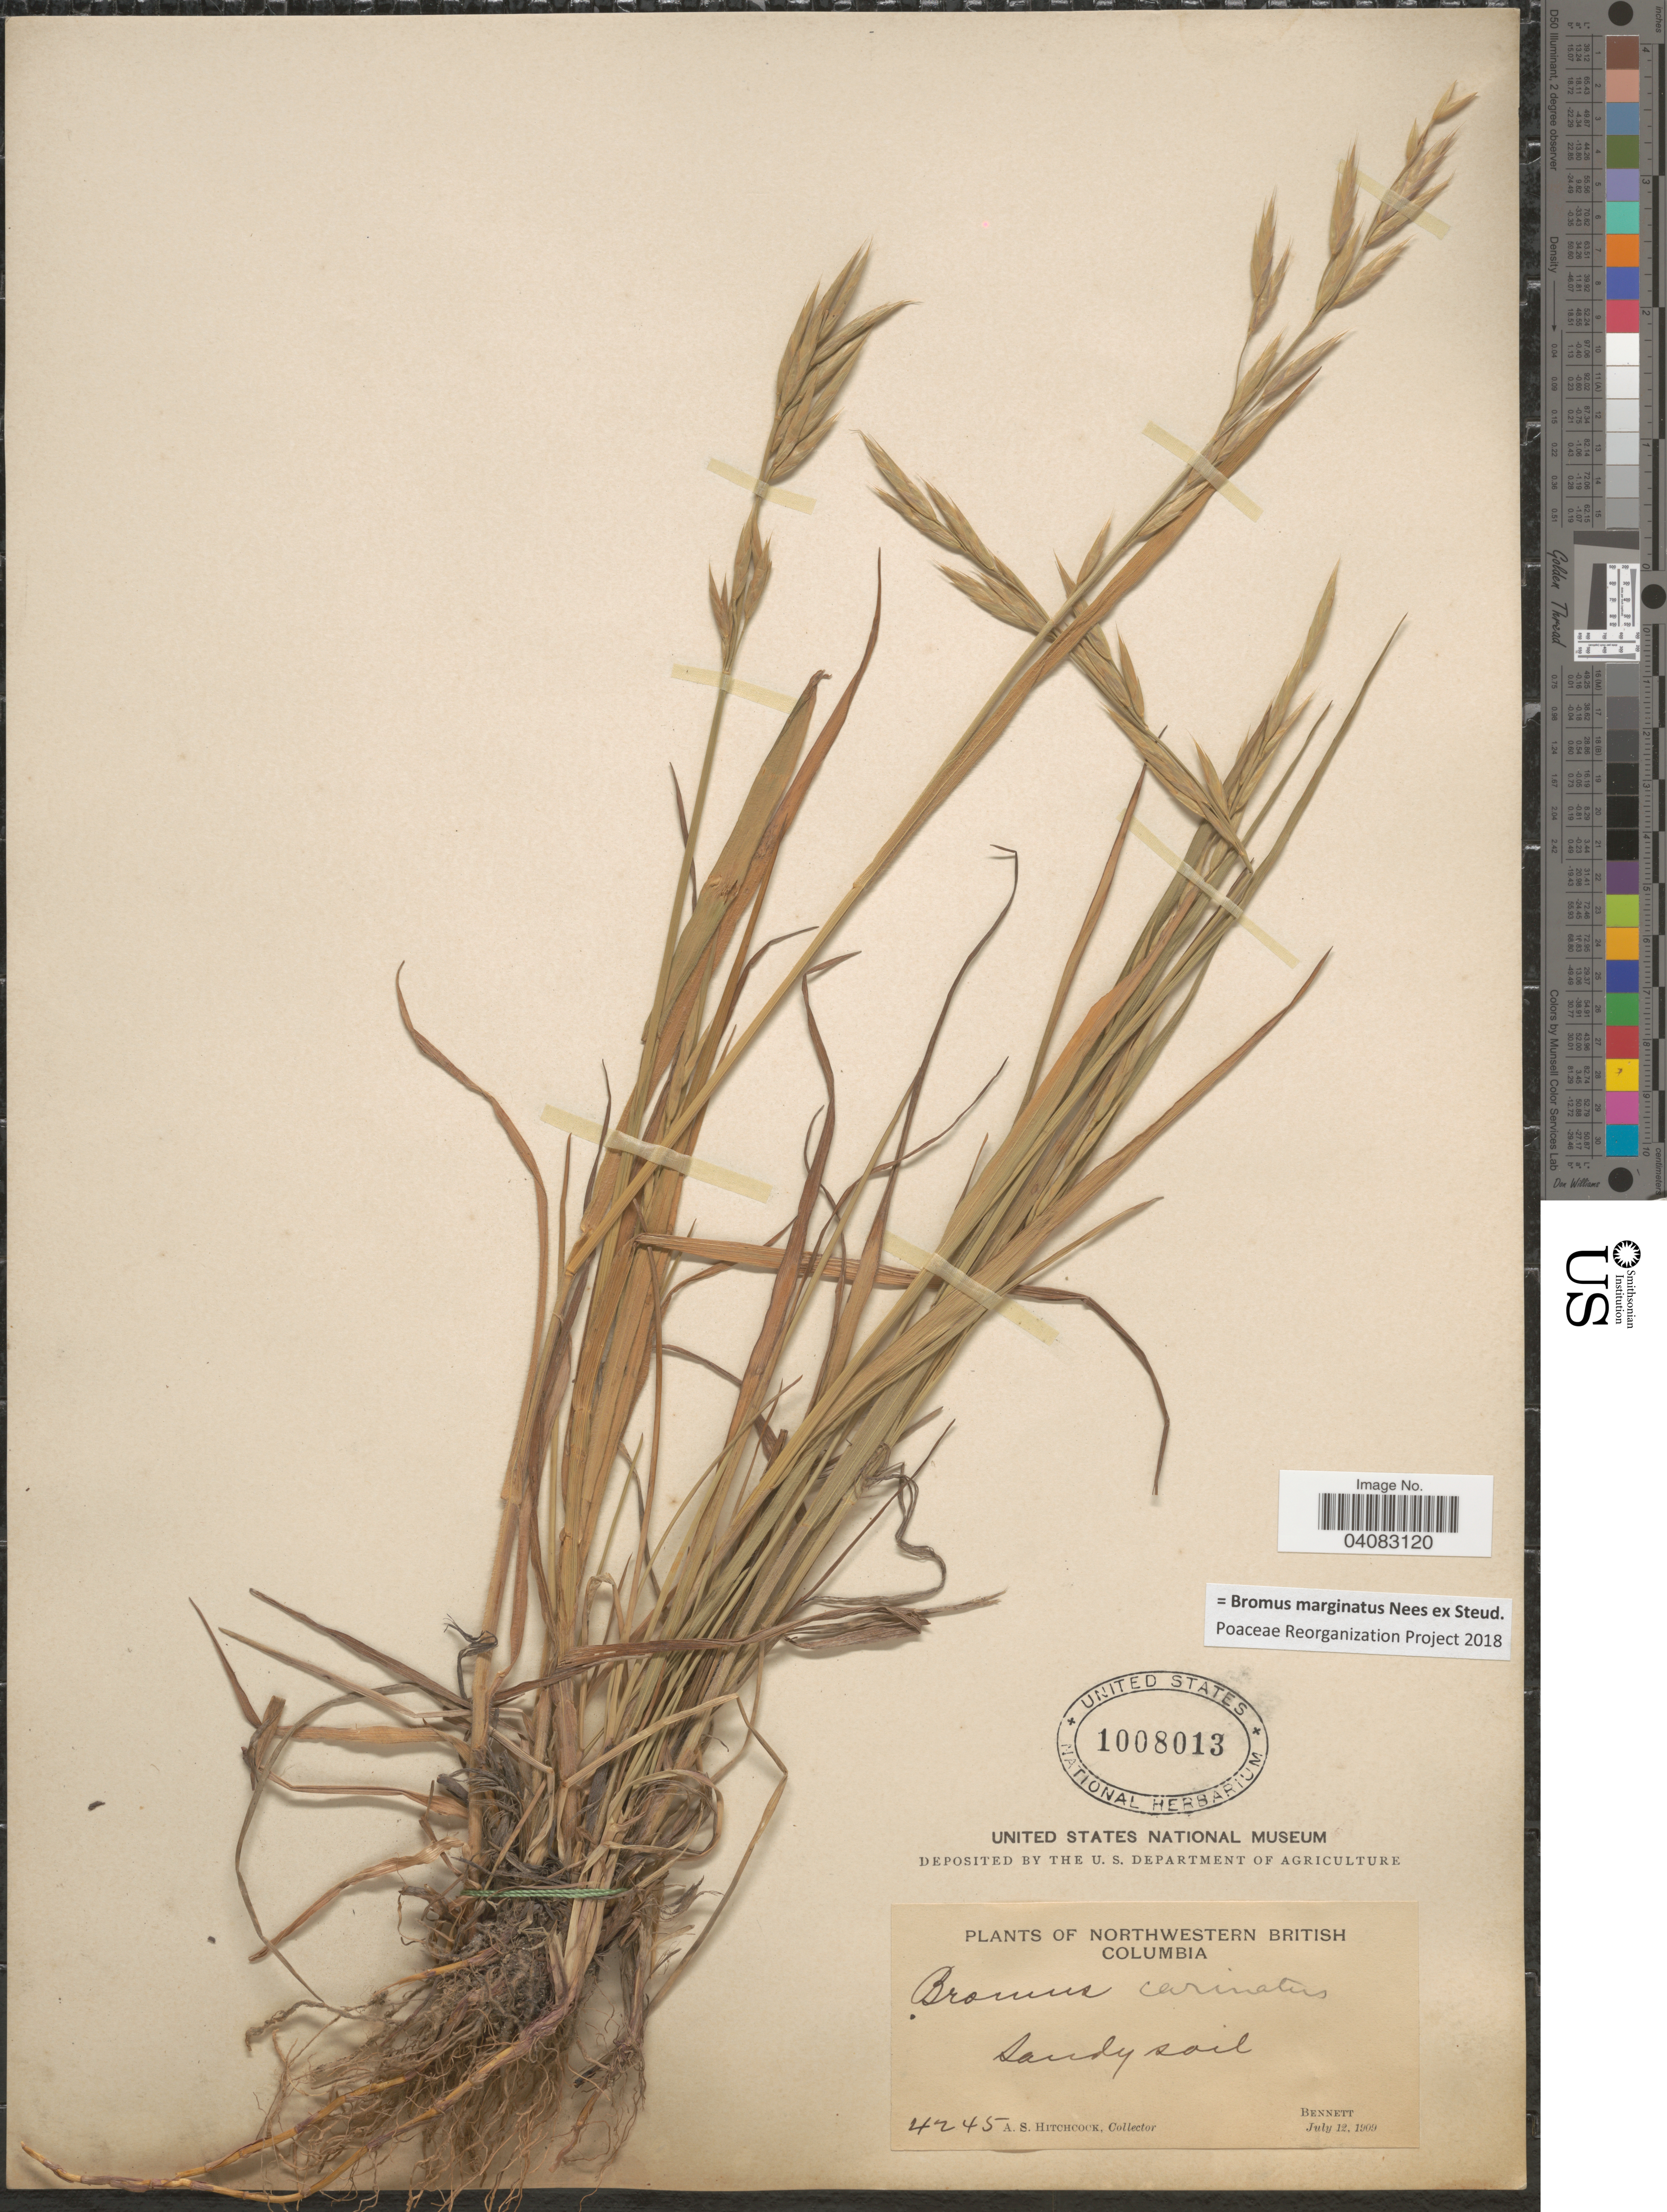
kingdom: Plantae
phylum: Tracheophyta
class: Liliopsida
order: Poales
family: Poaceae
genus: Bromus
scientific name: Bromus marginatus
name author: Nees ex Steud.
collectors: A. S. Hitchcock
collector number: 4245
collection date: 1909-07-12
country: Canada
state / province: British Columbia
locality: Northwestern British Columbia. Bennett.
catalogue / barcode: US 1008013